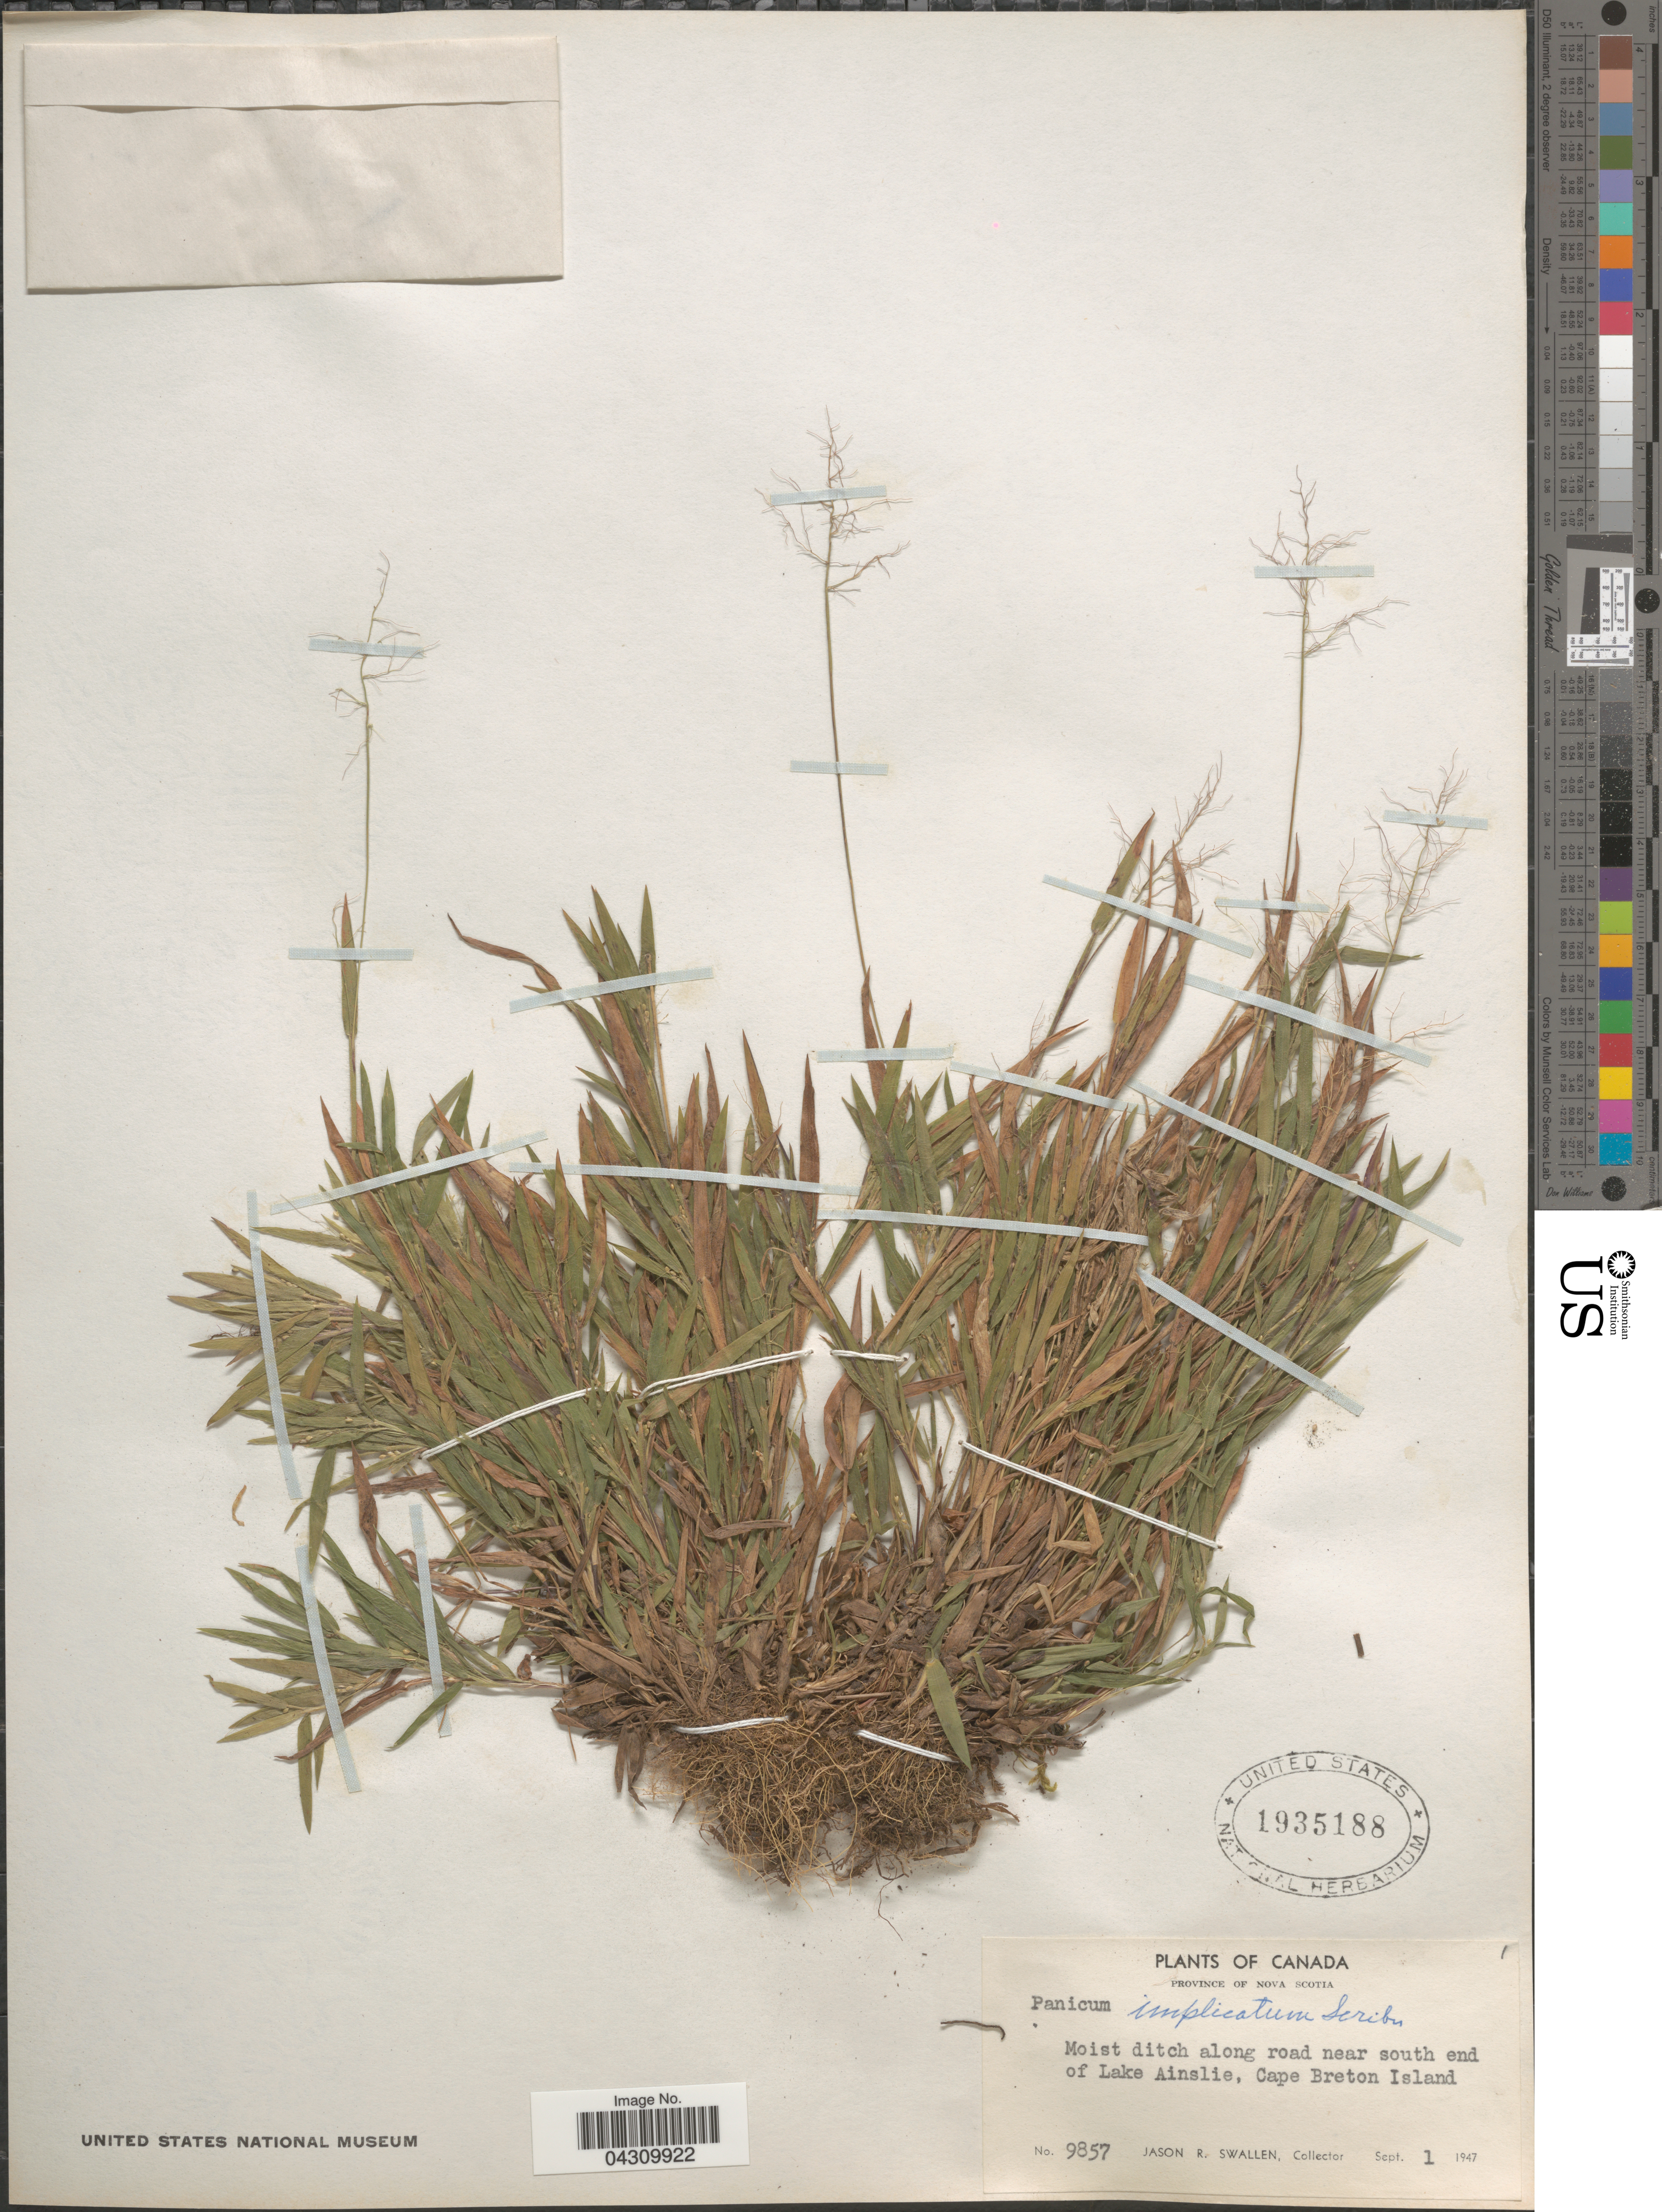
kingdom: Plantae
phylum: Tracheophyta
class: Liliopsida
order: Poales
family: Poaceae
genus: Dichanthelium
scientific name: Dichanthelium acuminatum var. acuminatum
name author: (Sw.) Gould & C.A. Clark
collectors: J. R. Swallen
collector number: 9857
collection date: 1947-09-01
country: Canada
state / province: Nova Scotia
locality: Moist ditch along road near south end of Lake Ainslie, Cape Breton Island.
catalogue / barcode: US 1935188